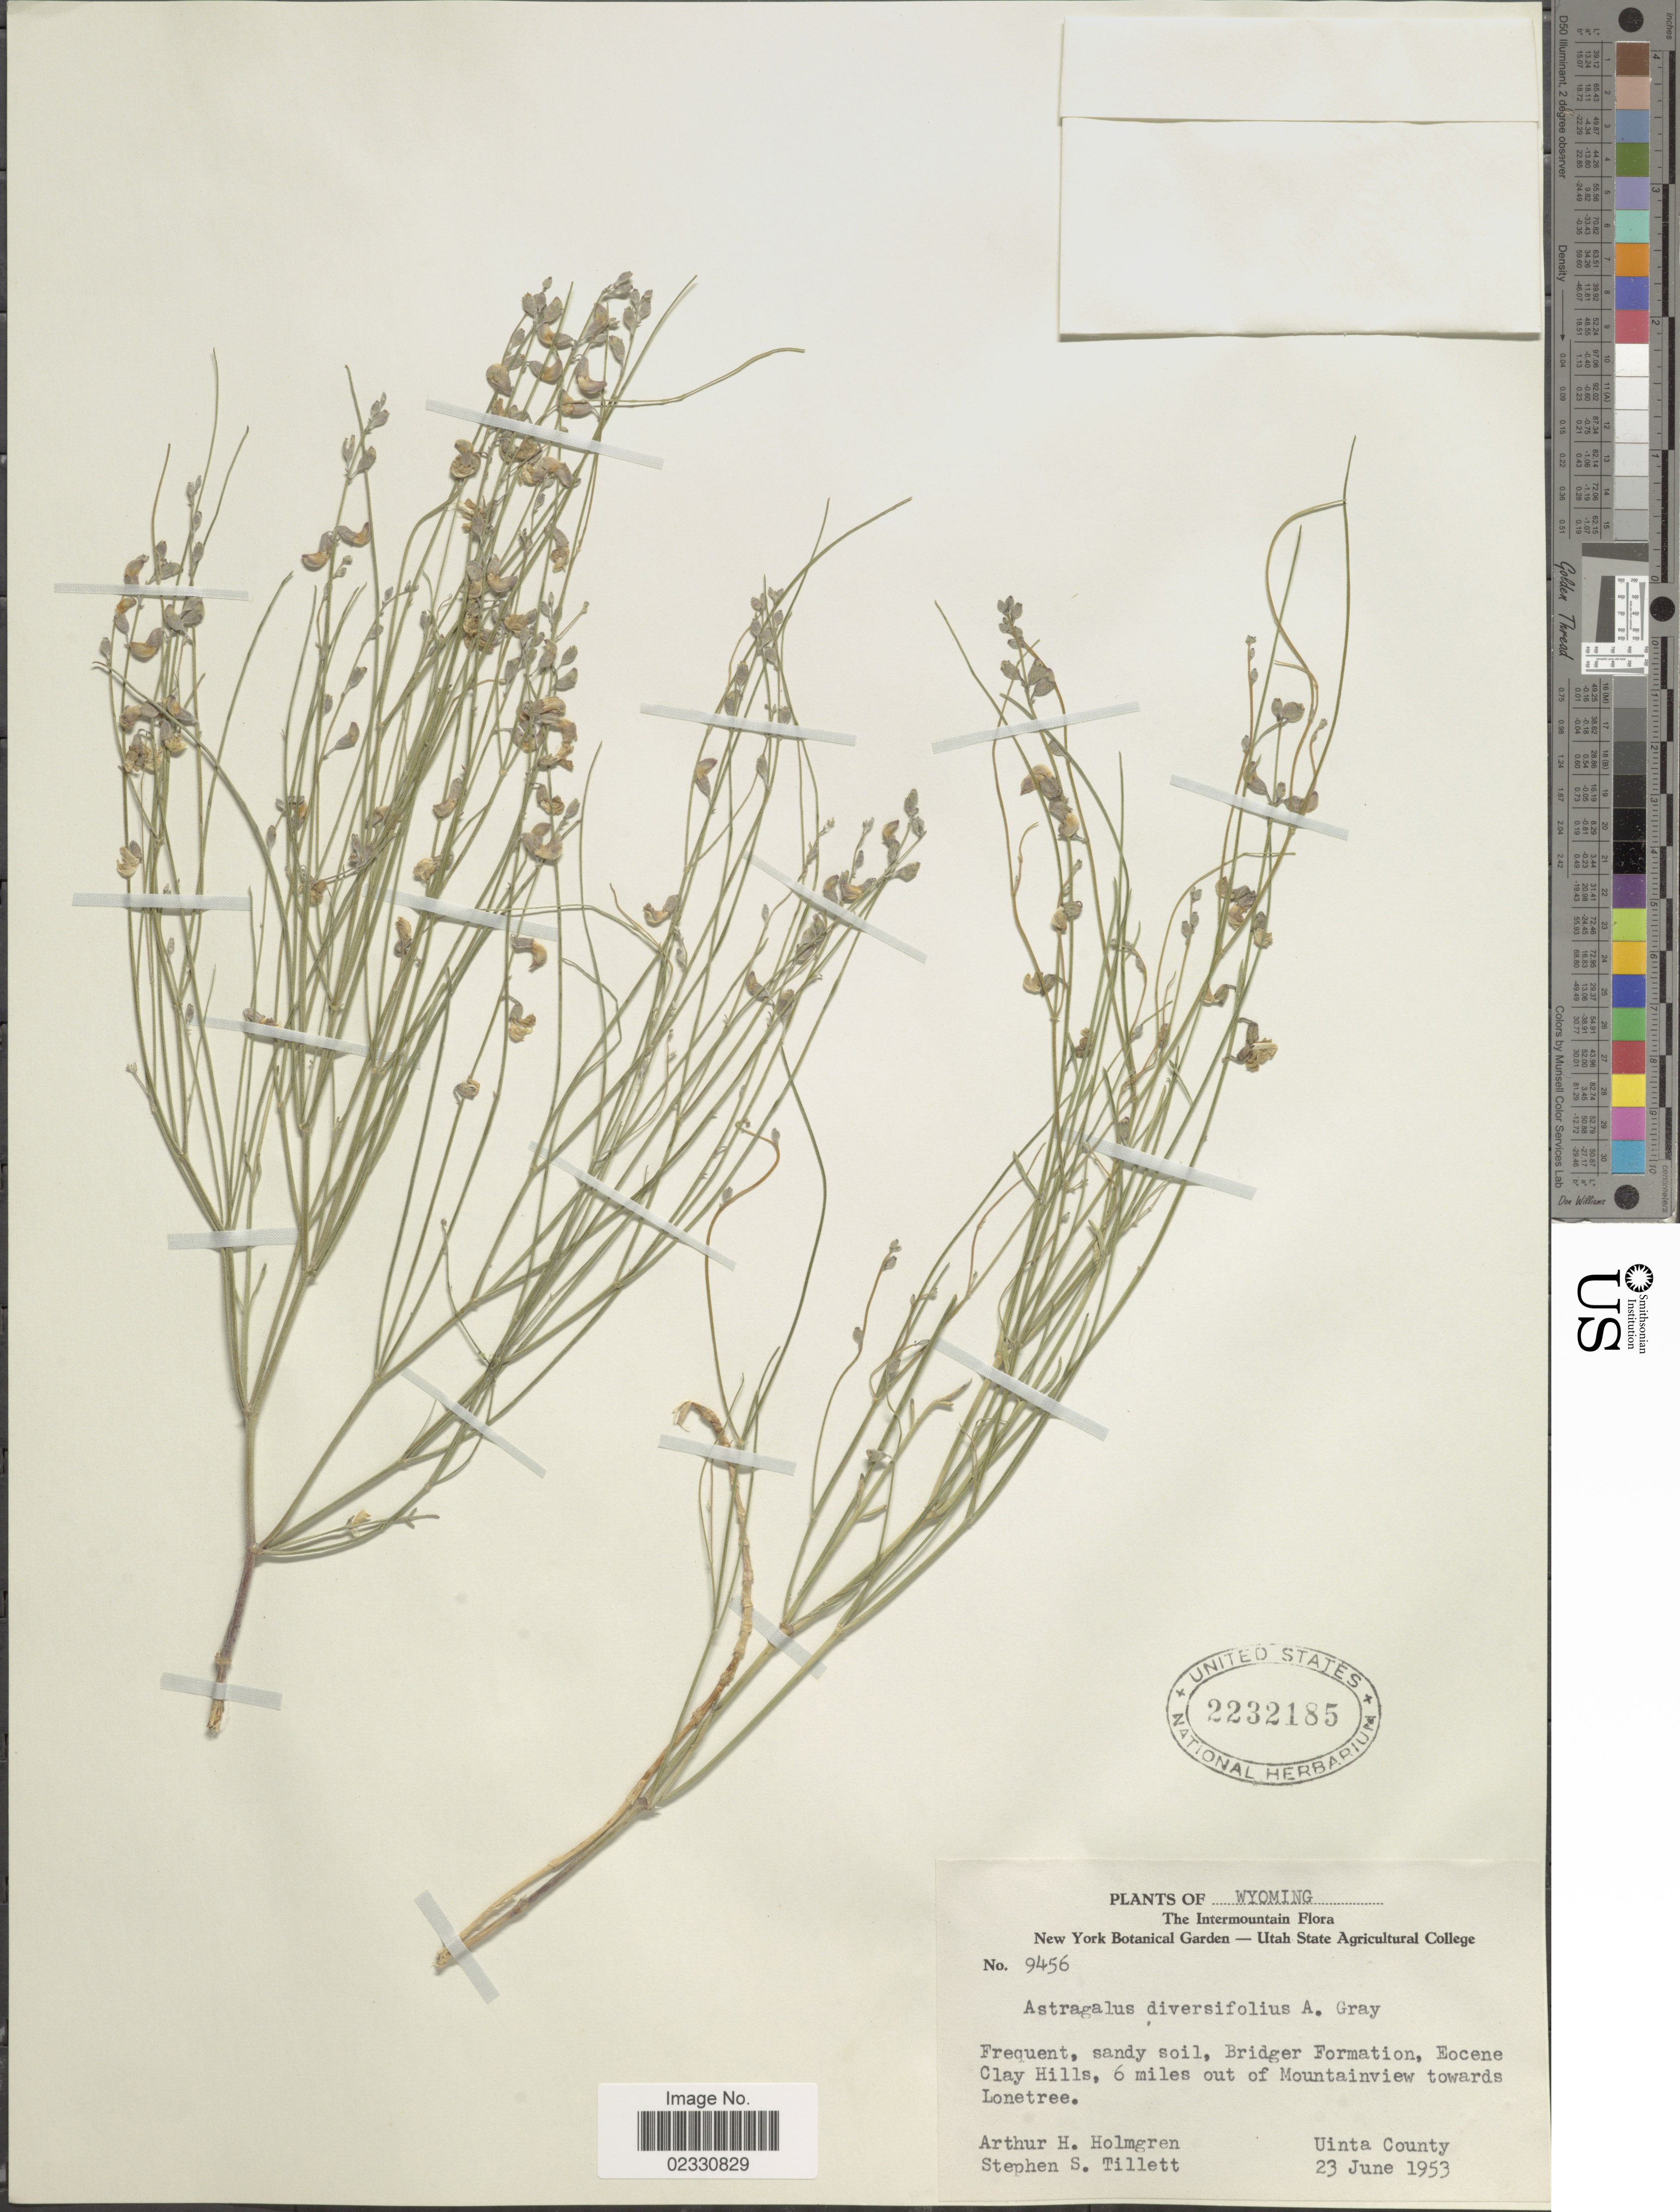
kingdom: Plantae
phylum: Tracheophyta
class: Magnoliopsida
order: Fabales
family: Fabaceae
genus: Astragalus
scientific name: Astragalus diversifolius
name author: A. Gray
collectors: A. H. Holmgren & S. S. Tillett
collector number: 9456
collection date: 1953-06-23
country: United States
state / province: Wyoming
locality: Frequent, sandy soil, Bridger Formation, Eocene Clay Hills, 6 miles out of Mountainview towards Lonetree, Uinta County.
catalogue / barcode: US 2232185